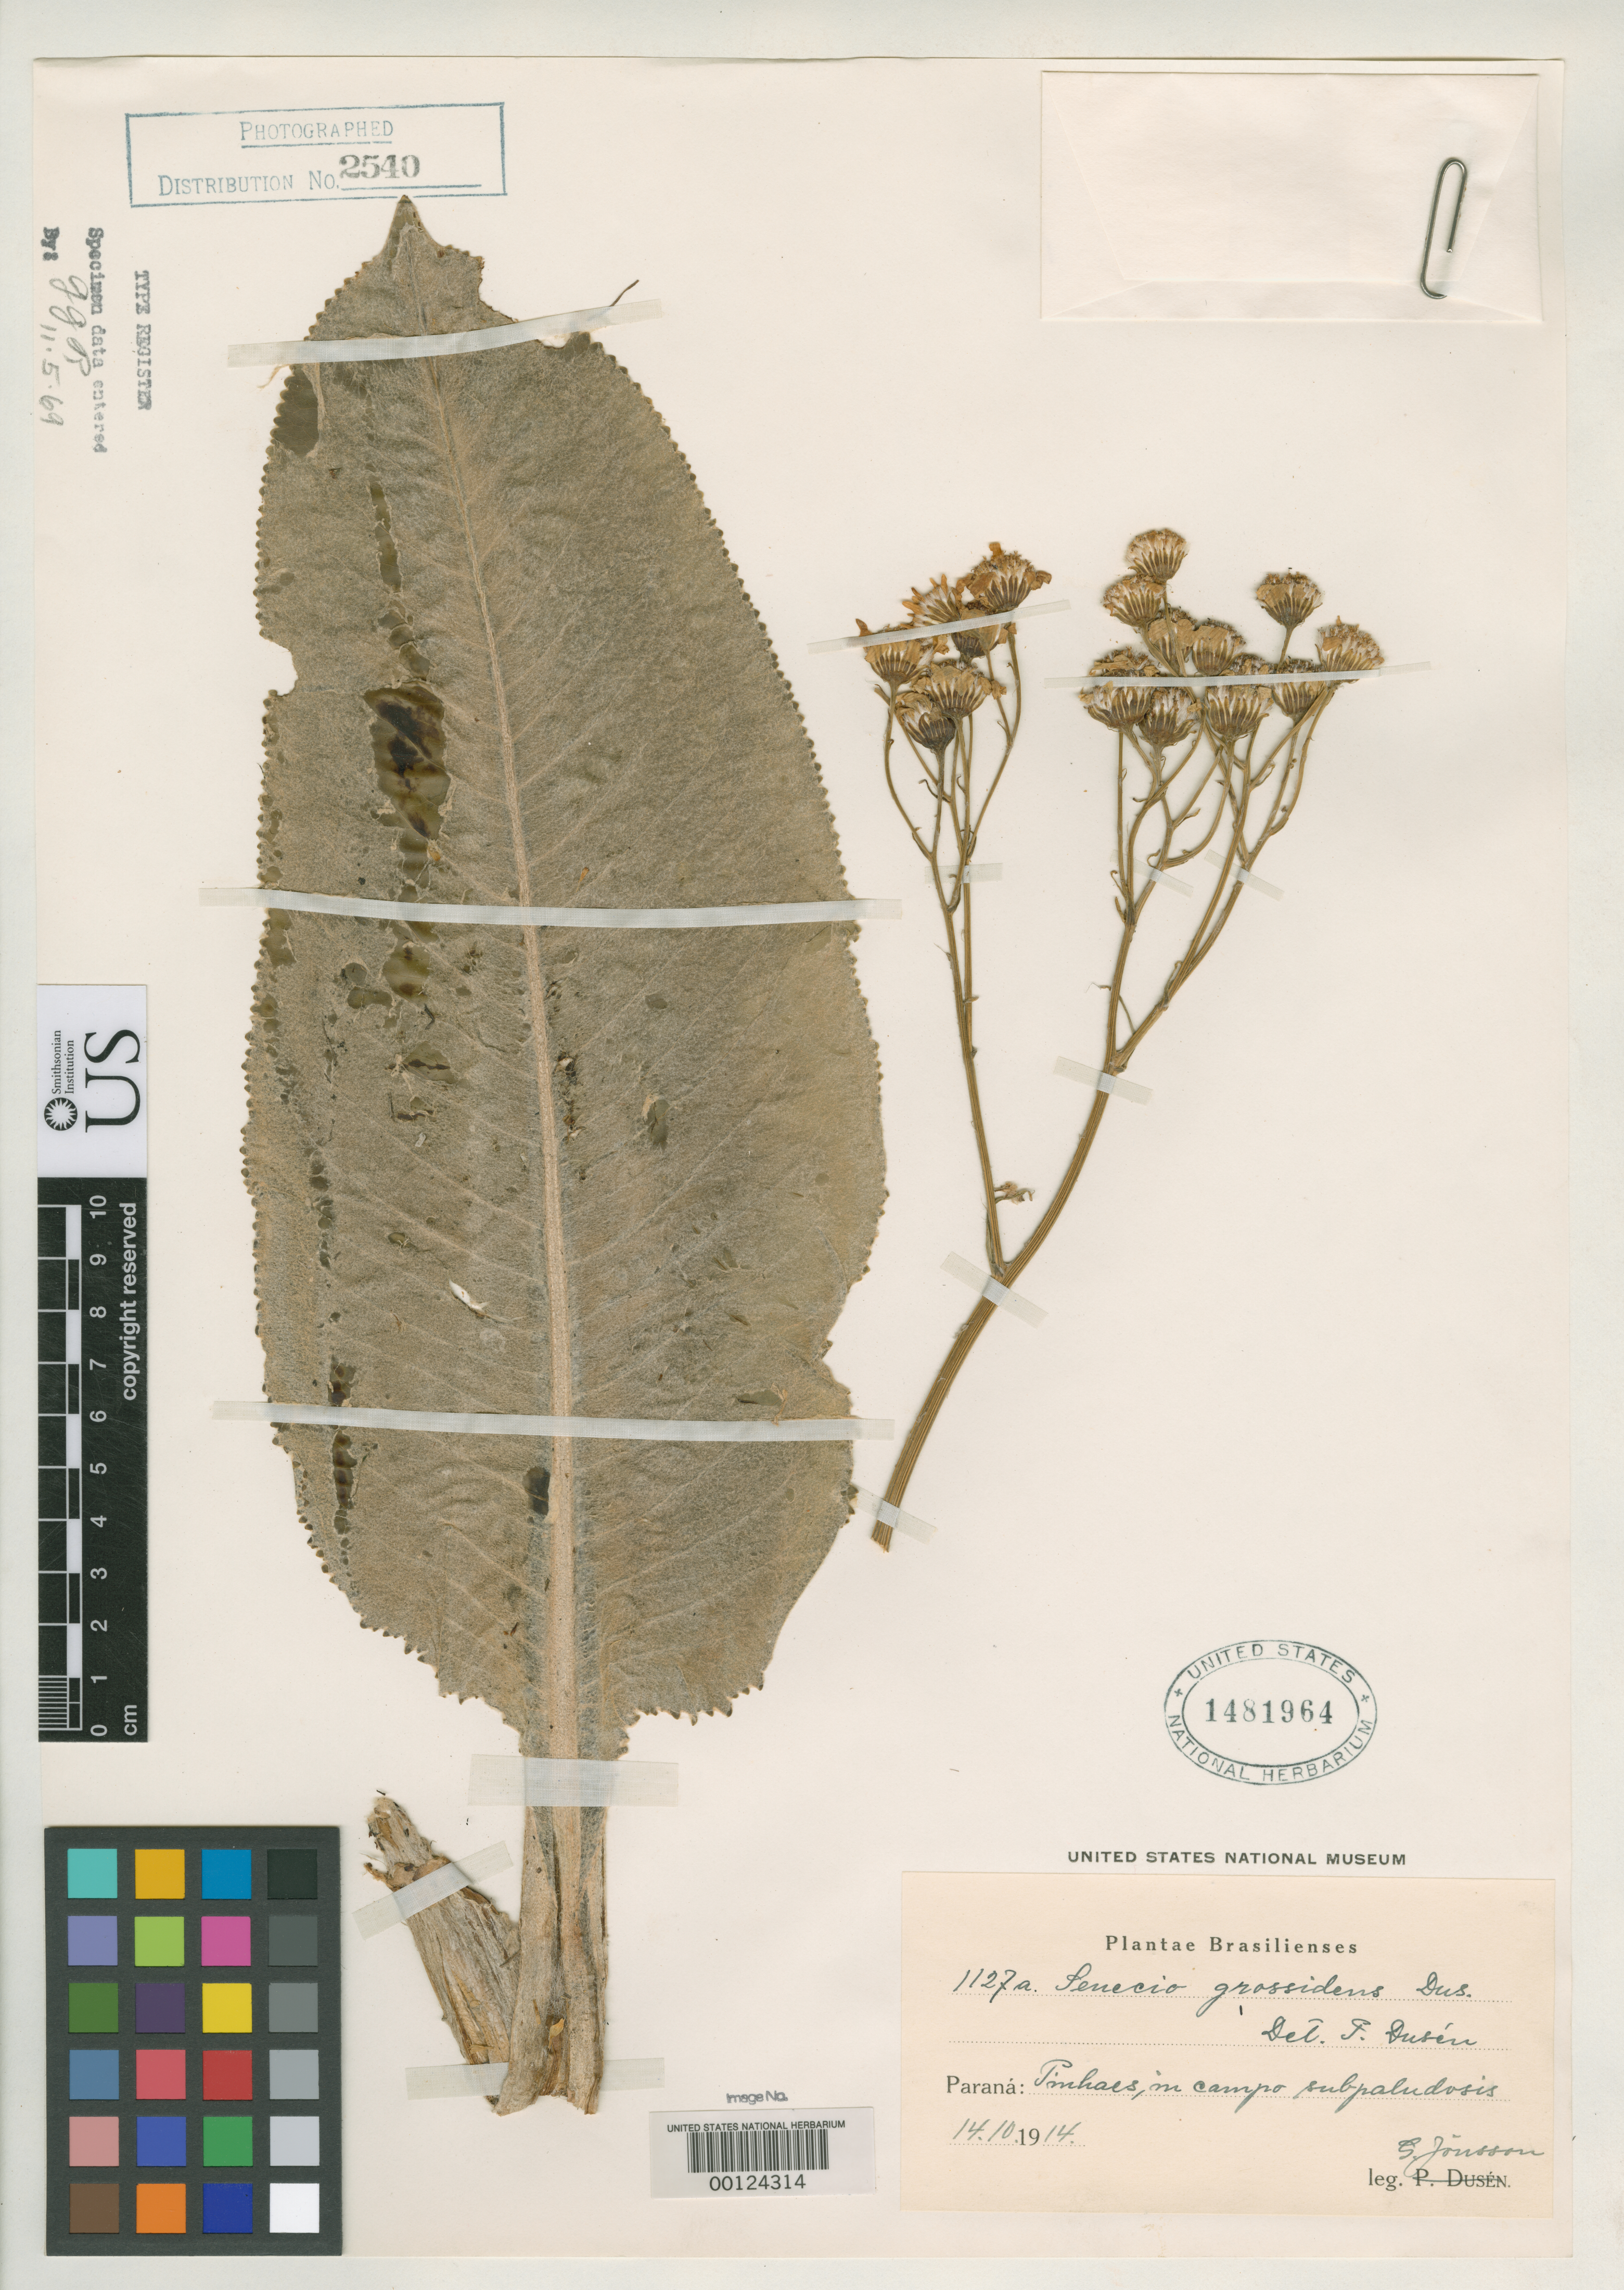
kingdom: Plantae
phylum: Tracheophyta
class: Magnoliopsida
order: Asterales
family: Asteraceae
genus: Senecio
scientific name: Senecio grossidens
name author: Dusén ex Malme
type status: Syntype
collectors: G. Jönsson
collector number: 1127 a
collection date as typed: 14 Oct 1914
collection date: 1914-10-14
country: Brazil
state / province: Paraná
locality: Pinhaes.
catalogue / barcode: US 1481964